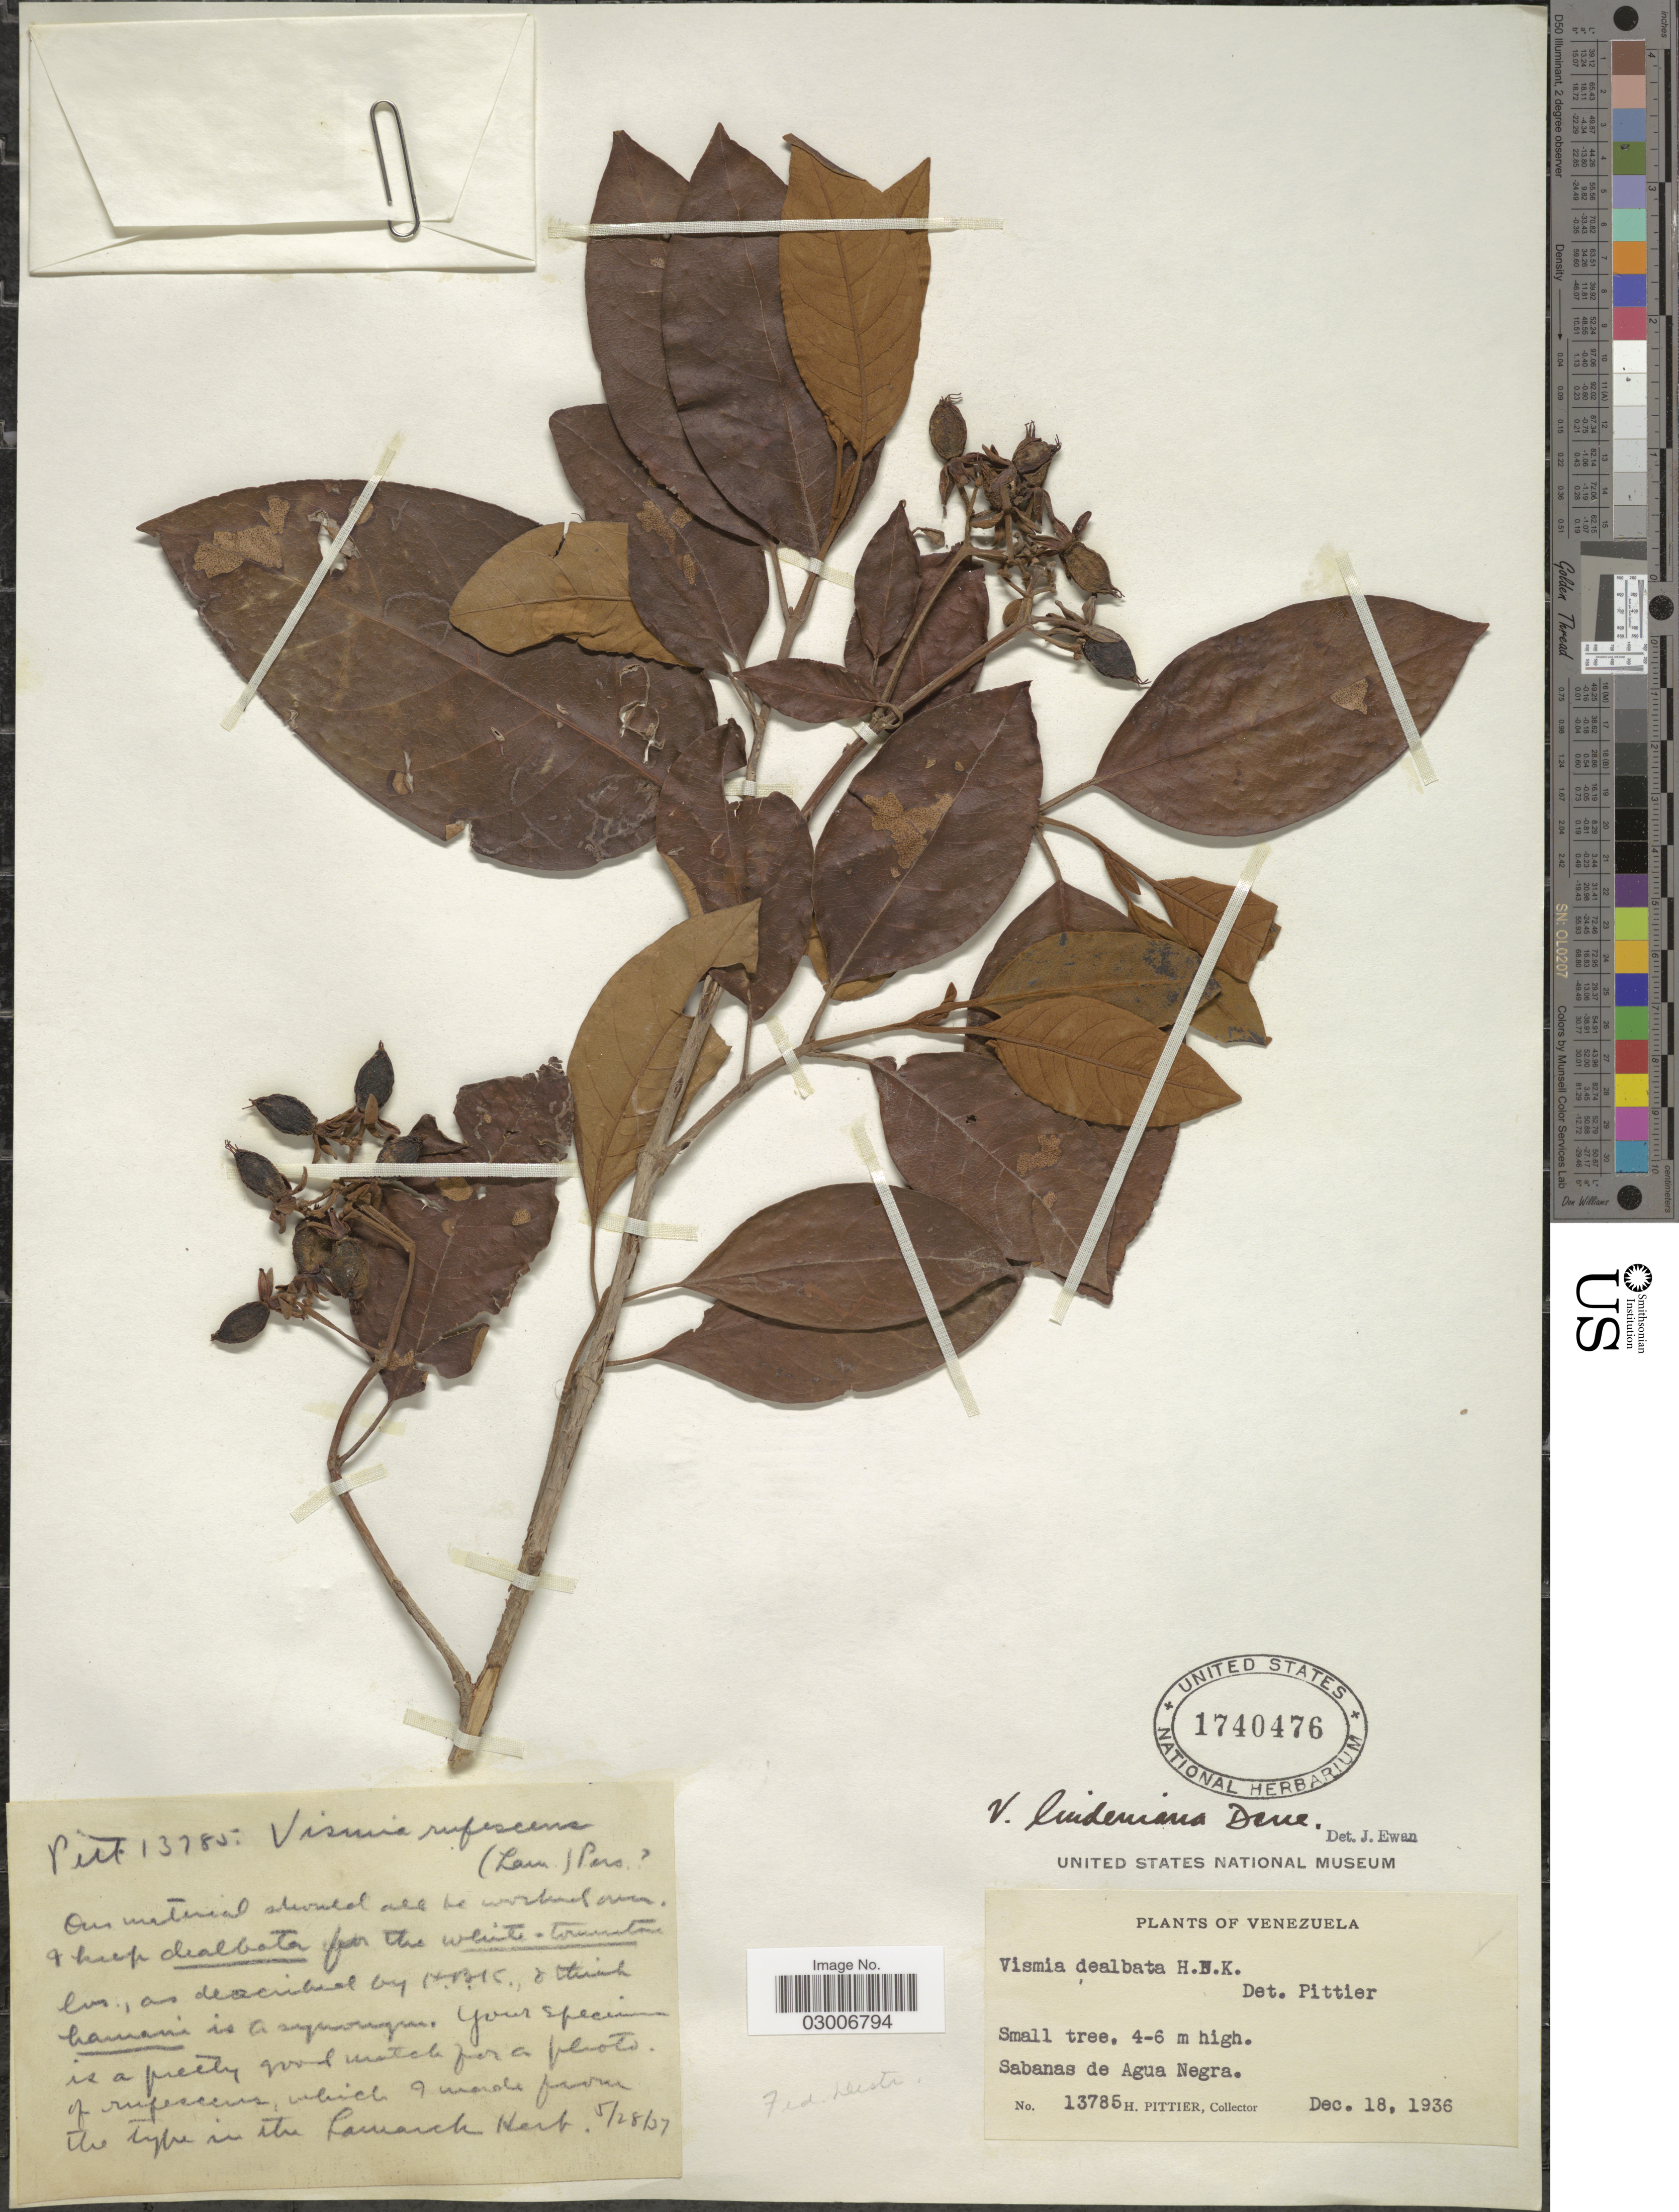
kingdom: Plantae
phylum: Tracheophyta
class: Magnoliopsida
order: Malpighiales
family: Hypericaceae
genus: Vismia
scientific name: Vismia lindeniana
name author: Decne.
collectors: H. F. Pittier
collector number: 13785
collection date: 1936-12-18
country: Venezuela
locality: Sabanas de Agua Negra.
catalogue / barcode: US 1740476